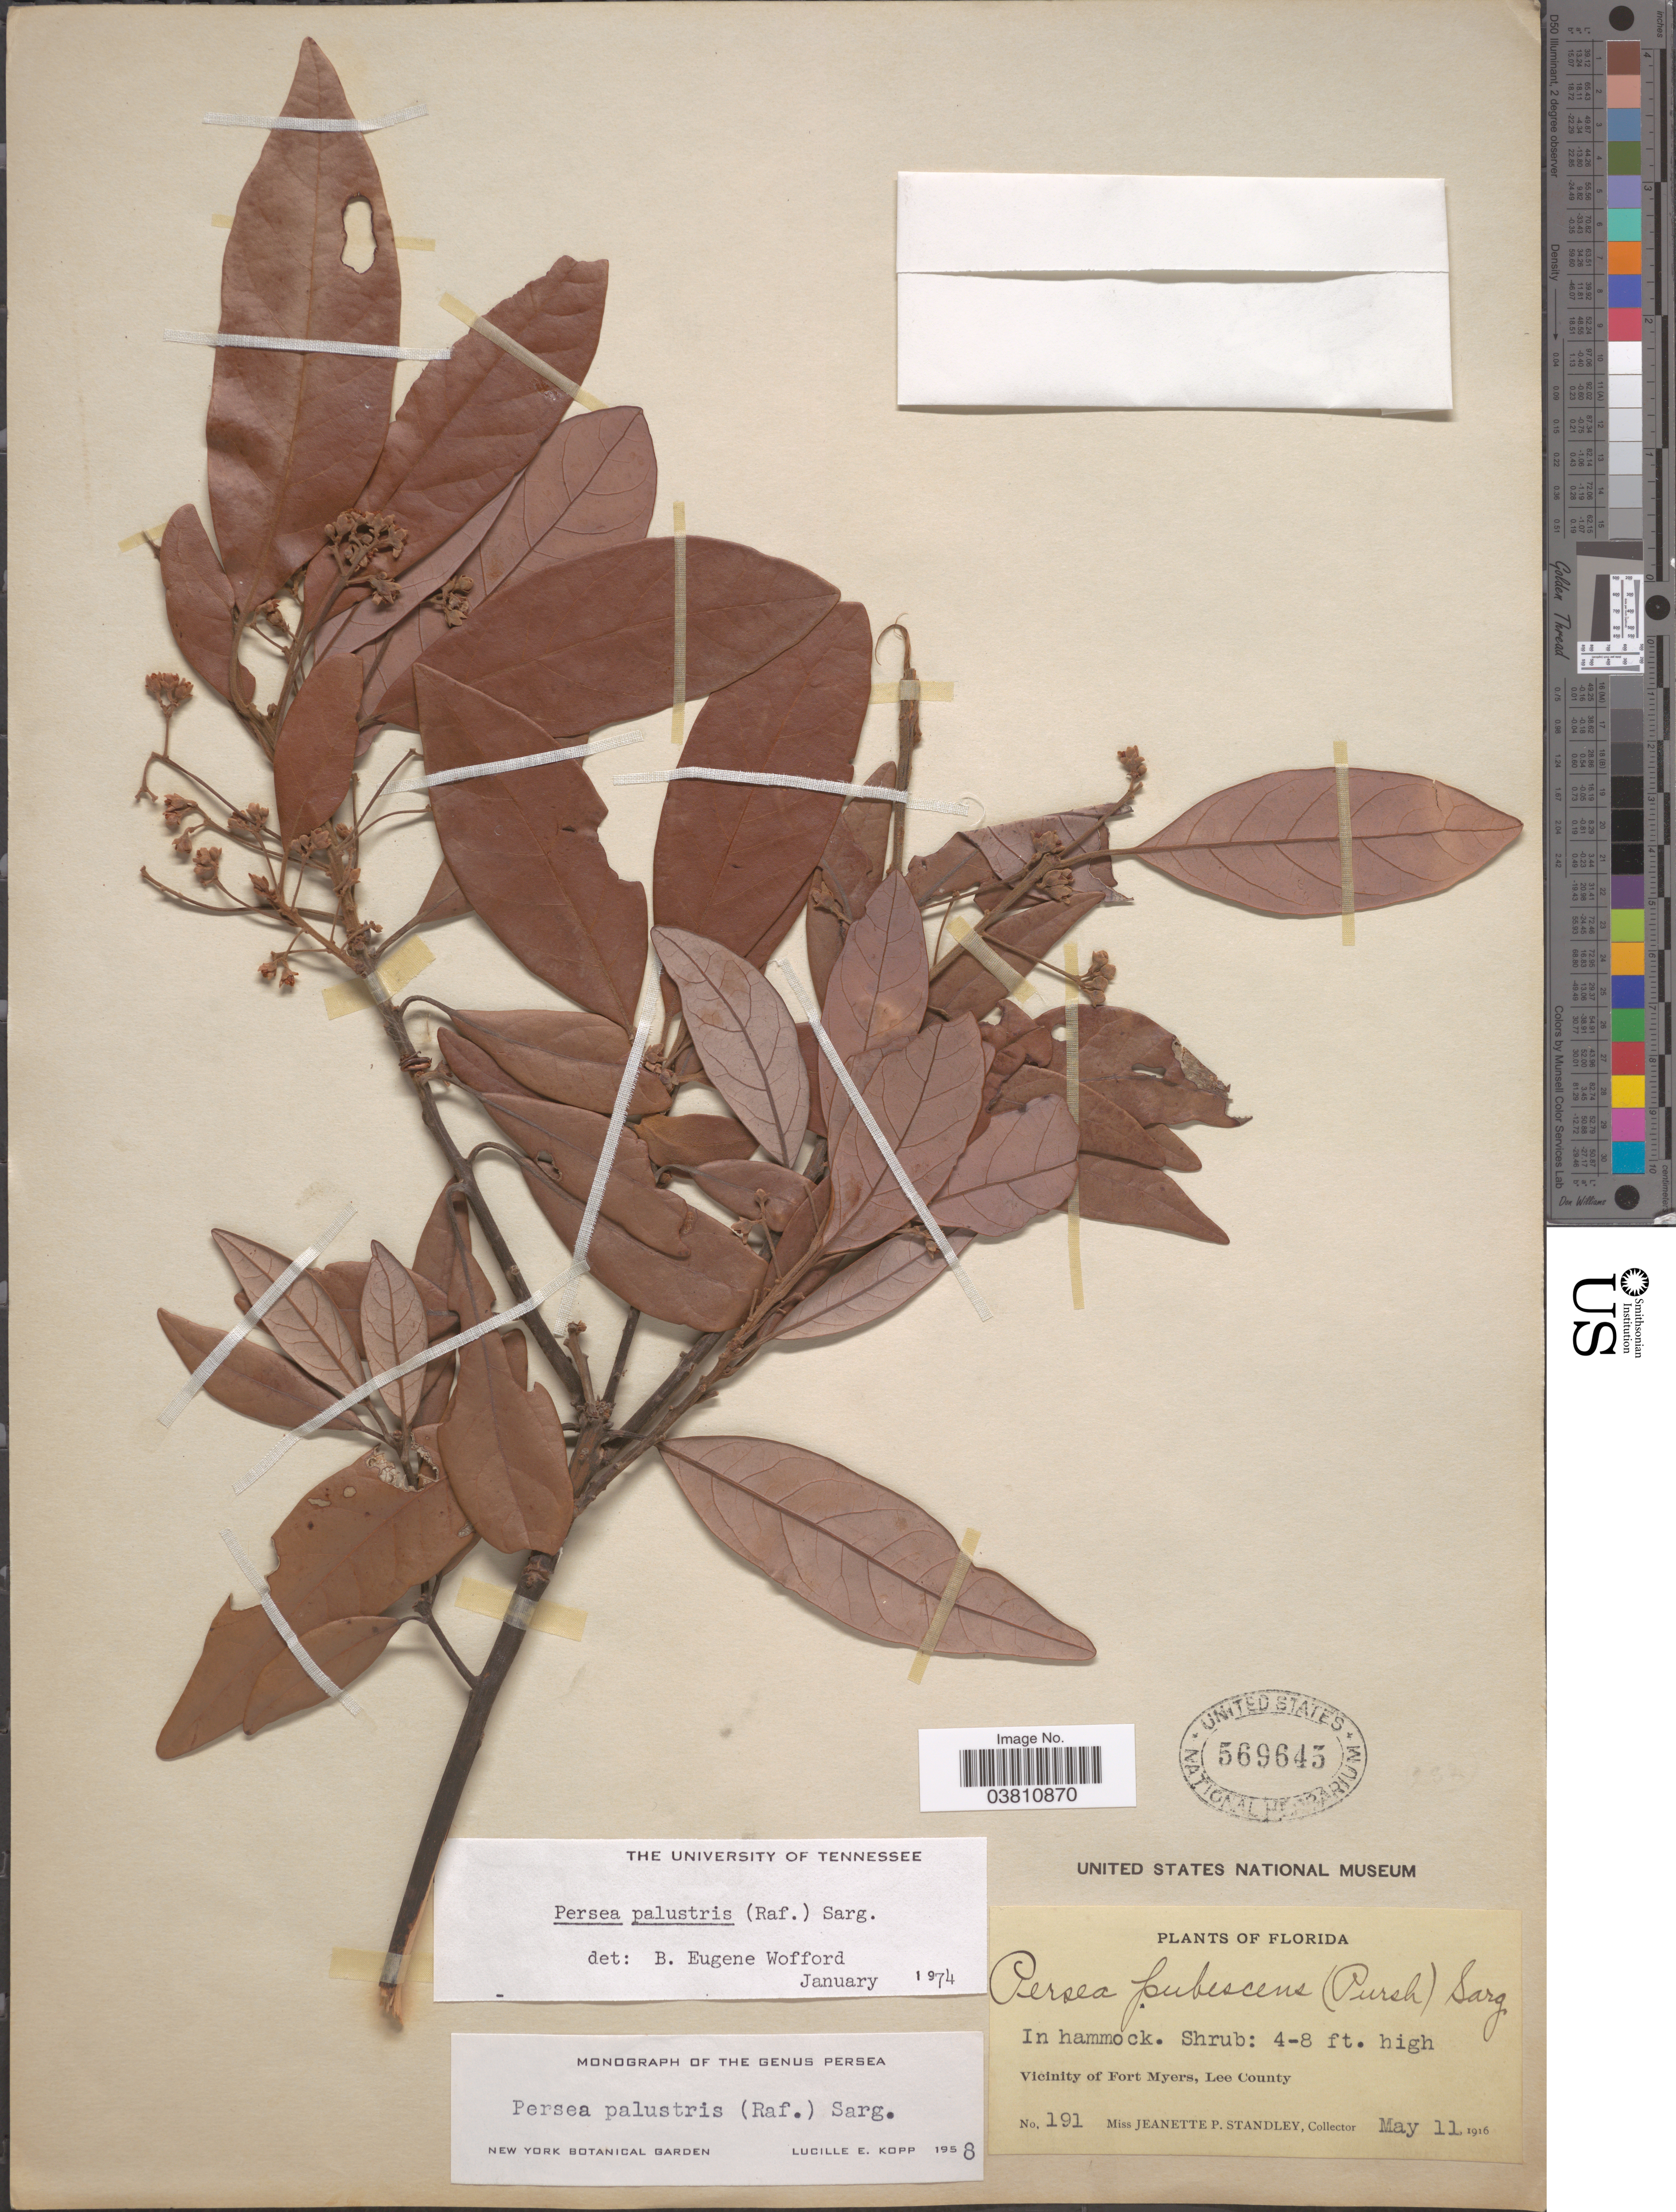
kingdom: Plantae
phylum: Tracheophyta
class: Magnoliopsida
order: Laurales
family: Lauraceae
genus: Persea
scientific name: Persea palustris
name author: (Raf.) Sarg.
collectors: J. P. Standley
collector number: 191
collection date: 1916-05-11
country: United States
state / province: Florida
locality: Vicinity of Fort Myers, Lee County.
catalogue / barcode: US 569645